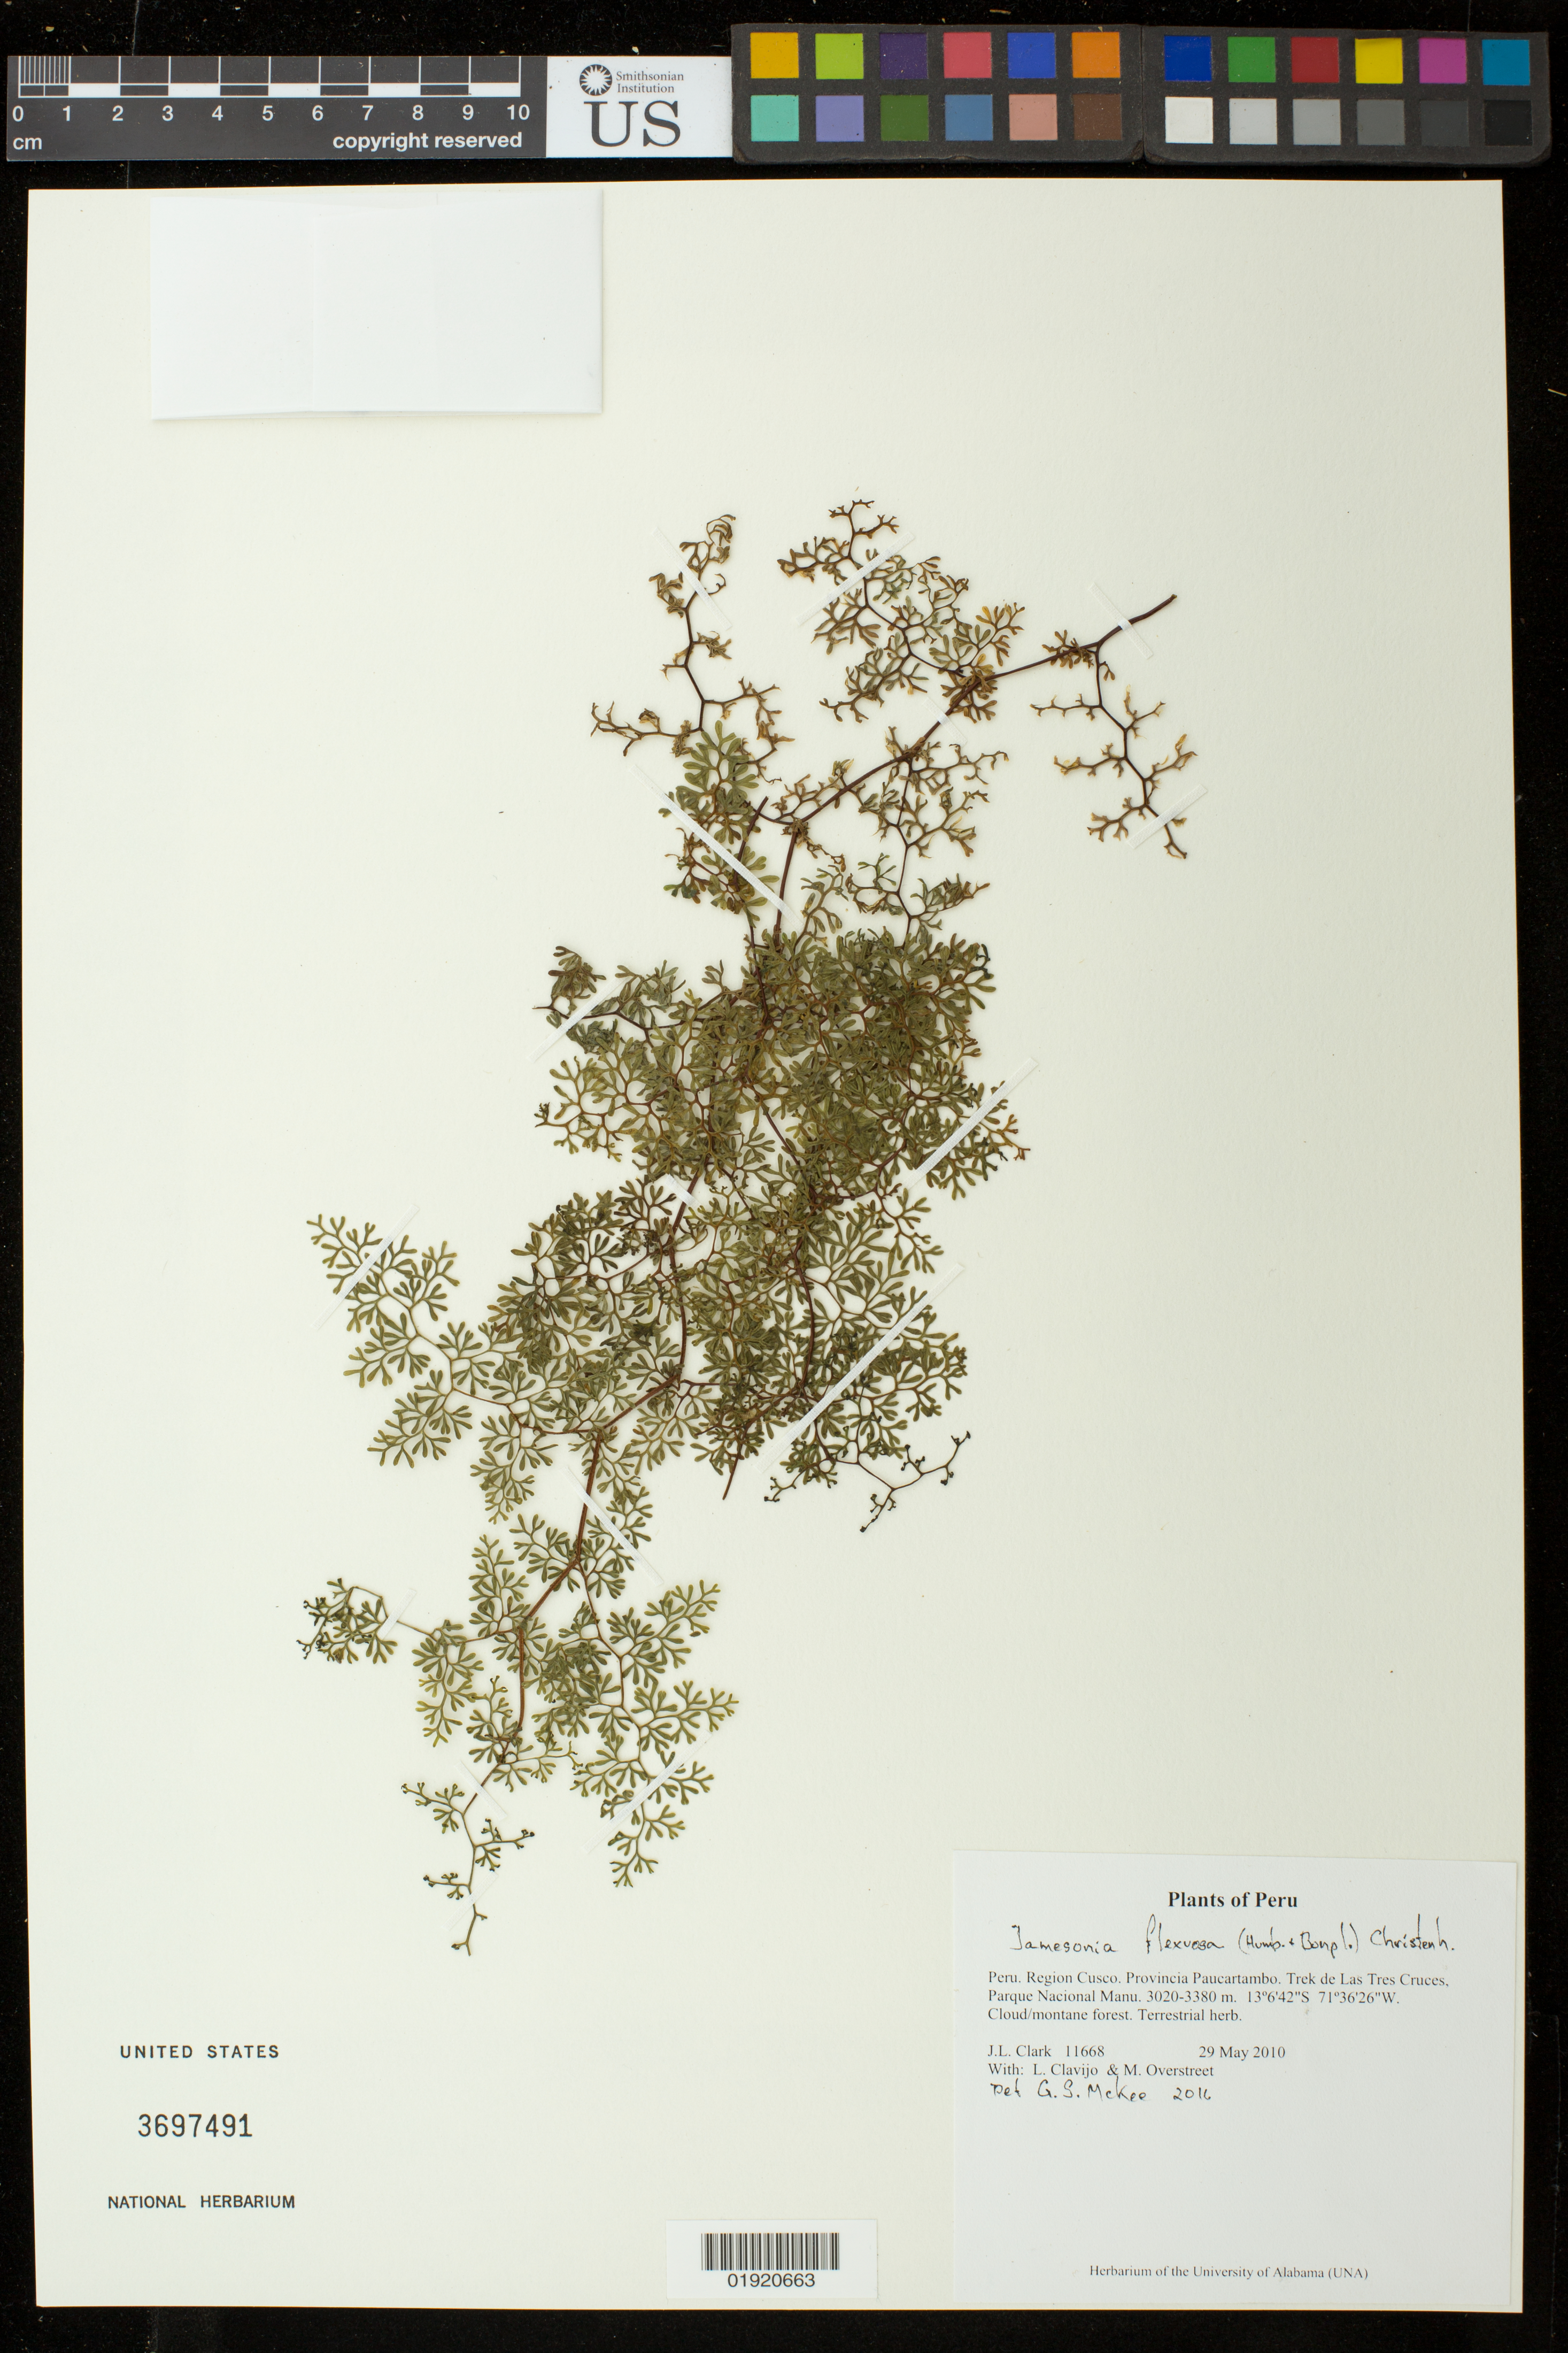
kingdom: Plantae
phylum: Tracheophyta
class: Polypodiopsida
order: Polypodiales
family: Pteridaceae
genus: Jamesonia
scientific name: Jamesonia flexuosa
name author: (Humb. & Bonpl.) Christenh.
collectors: J. L. Clark, L. Clavijo & M. Overstreet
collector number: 1168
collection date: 2010-05-29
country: Peru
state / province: Cusco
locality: Peru. Region Cusco. Provincia Paucartambo. Trek de Las Tres Cruces, Parque Nacional Manu.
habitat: Cloud/montane forest.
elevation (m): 3020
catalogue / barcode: US 3697491